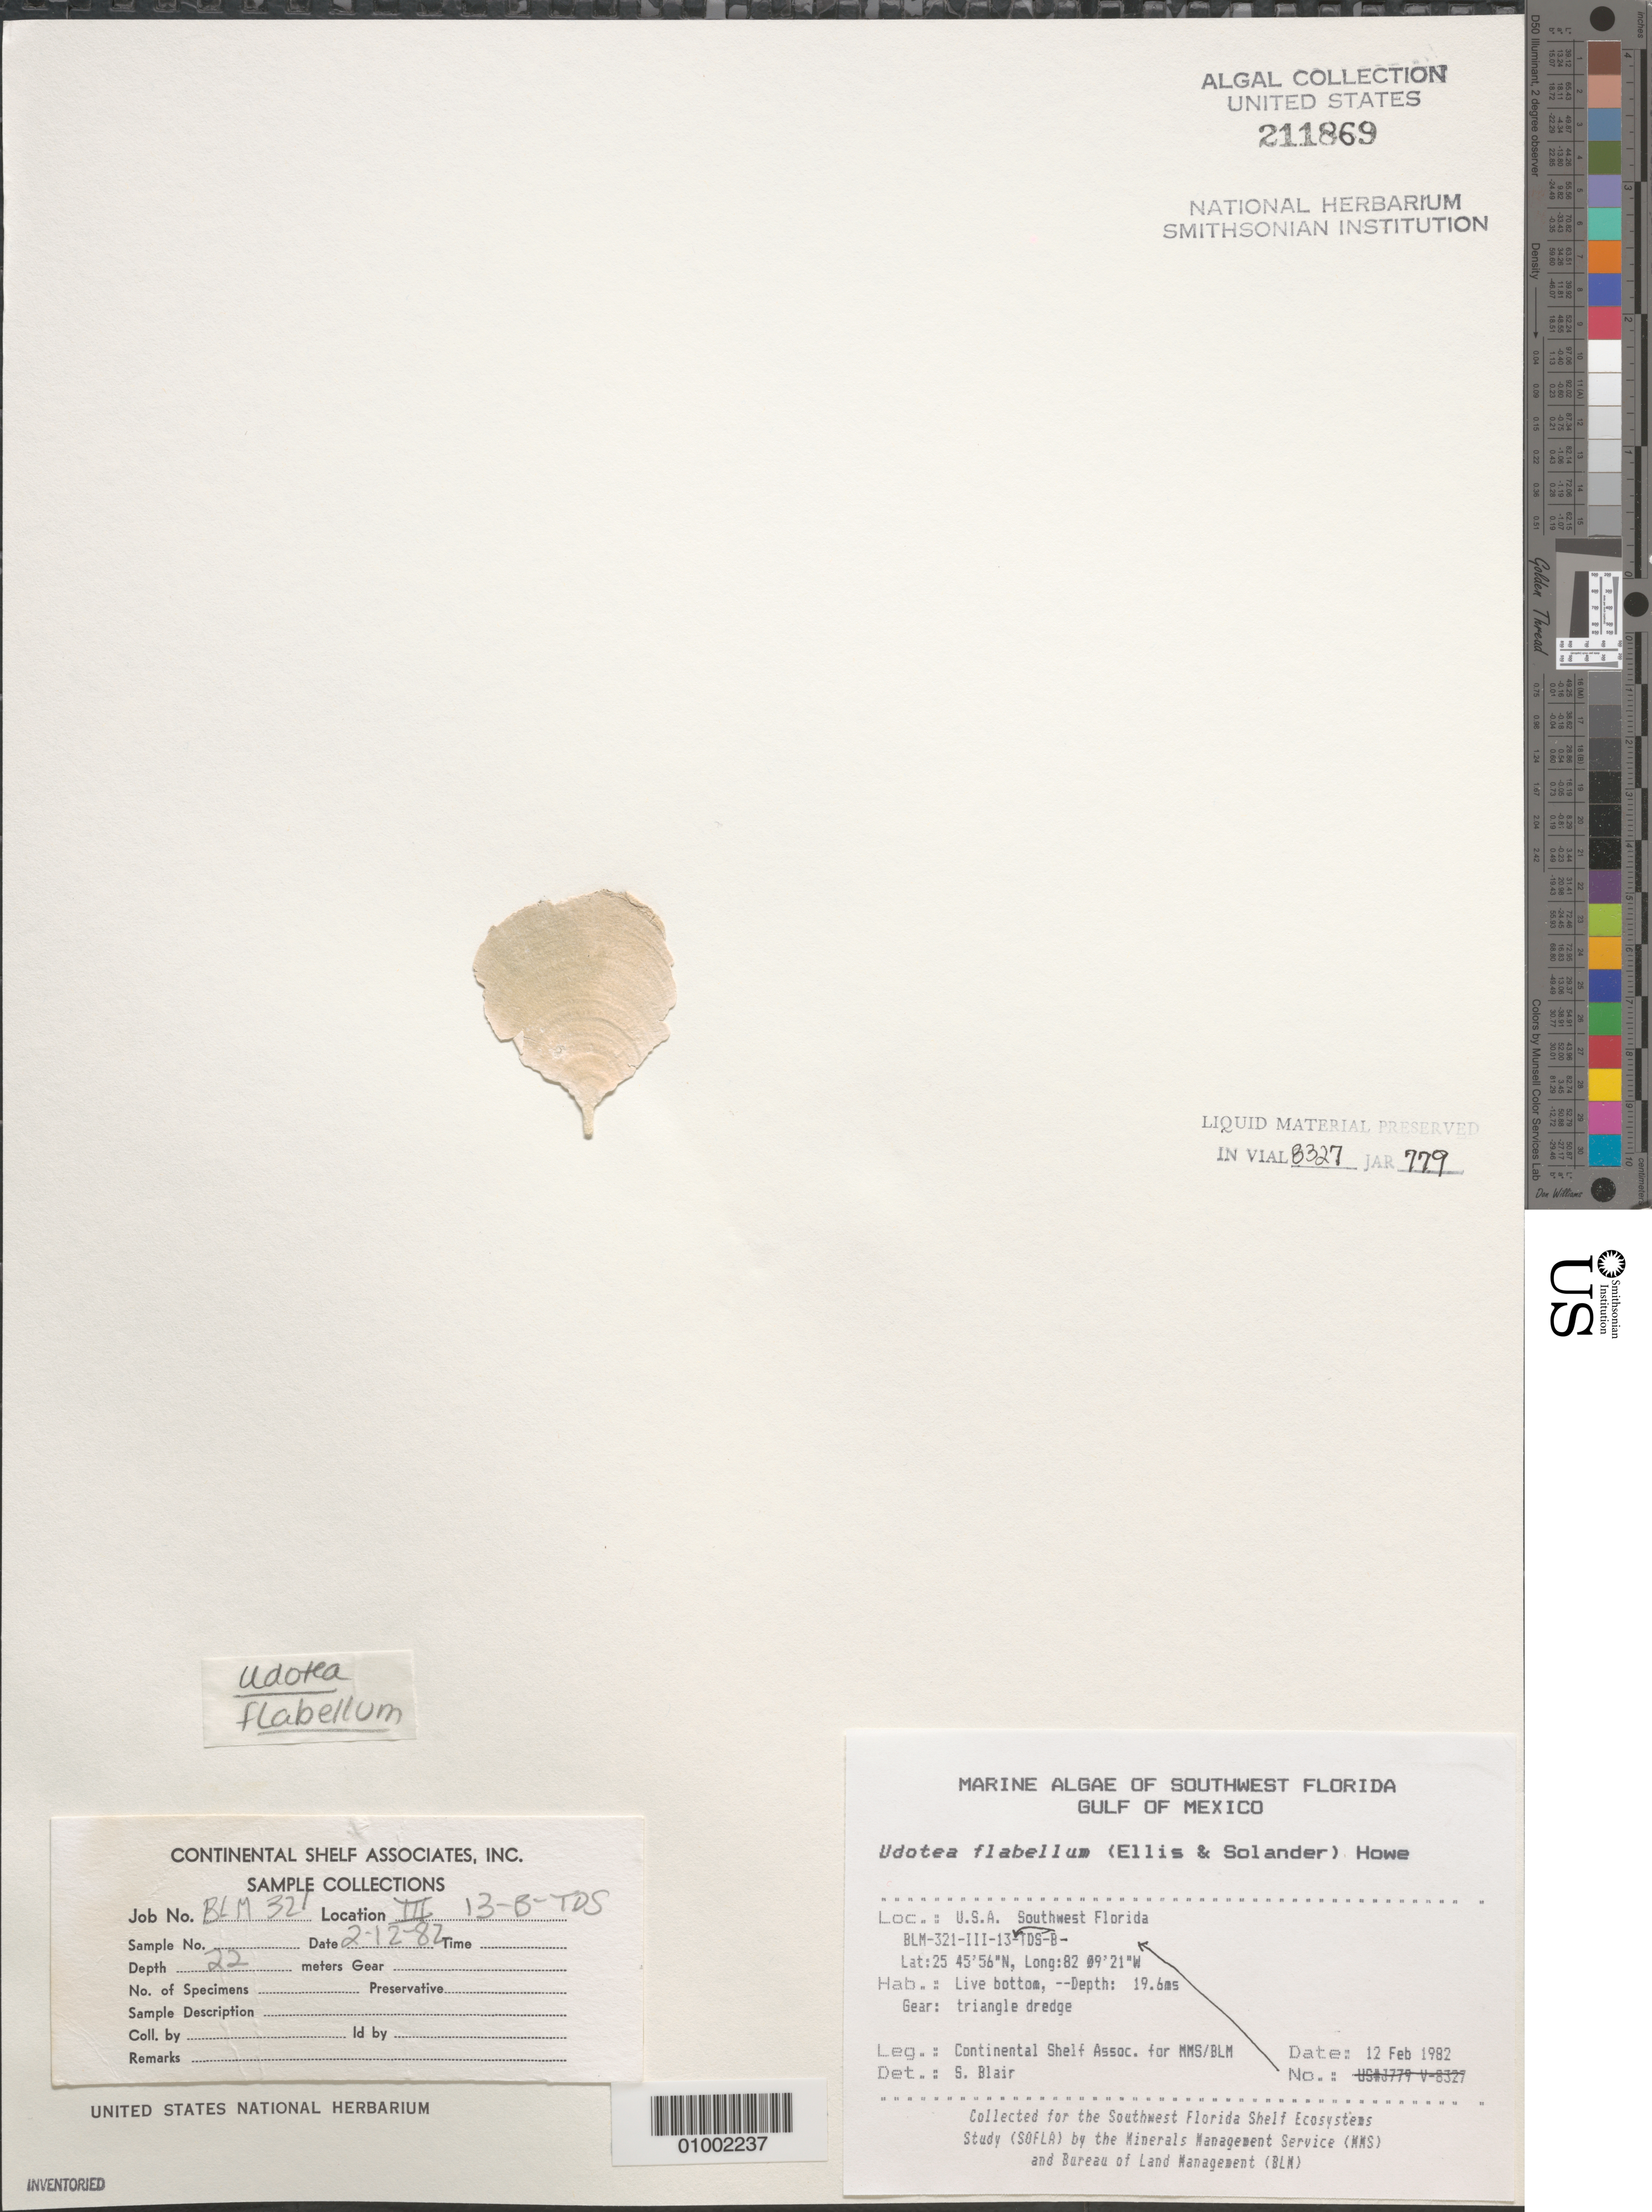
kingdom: Plantae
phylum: Chlorophyta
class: Ulvophyceae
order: Bryopsidales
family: Udoteaceae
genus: Udotea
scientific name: Udotea flabellum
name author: (J. Ellis & Sol.) M. Howe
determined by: Blair, S. M.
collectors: Continental Shelf Associates for the MMS/BLM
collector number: BLM-321-III-13-B-TDS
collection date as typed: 12 Feb 1982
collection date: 1982-02-12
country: United States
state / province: Florida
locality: Gulf of Mexico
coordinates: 25 45'56"N, 82 09'21"W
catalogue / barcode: US 211869